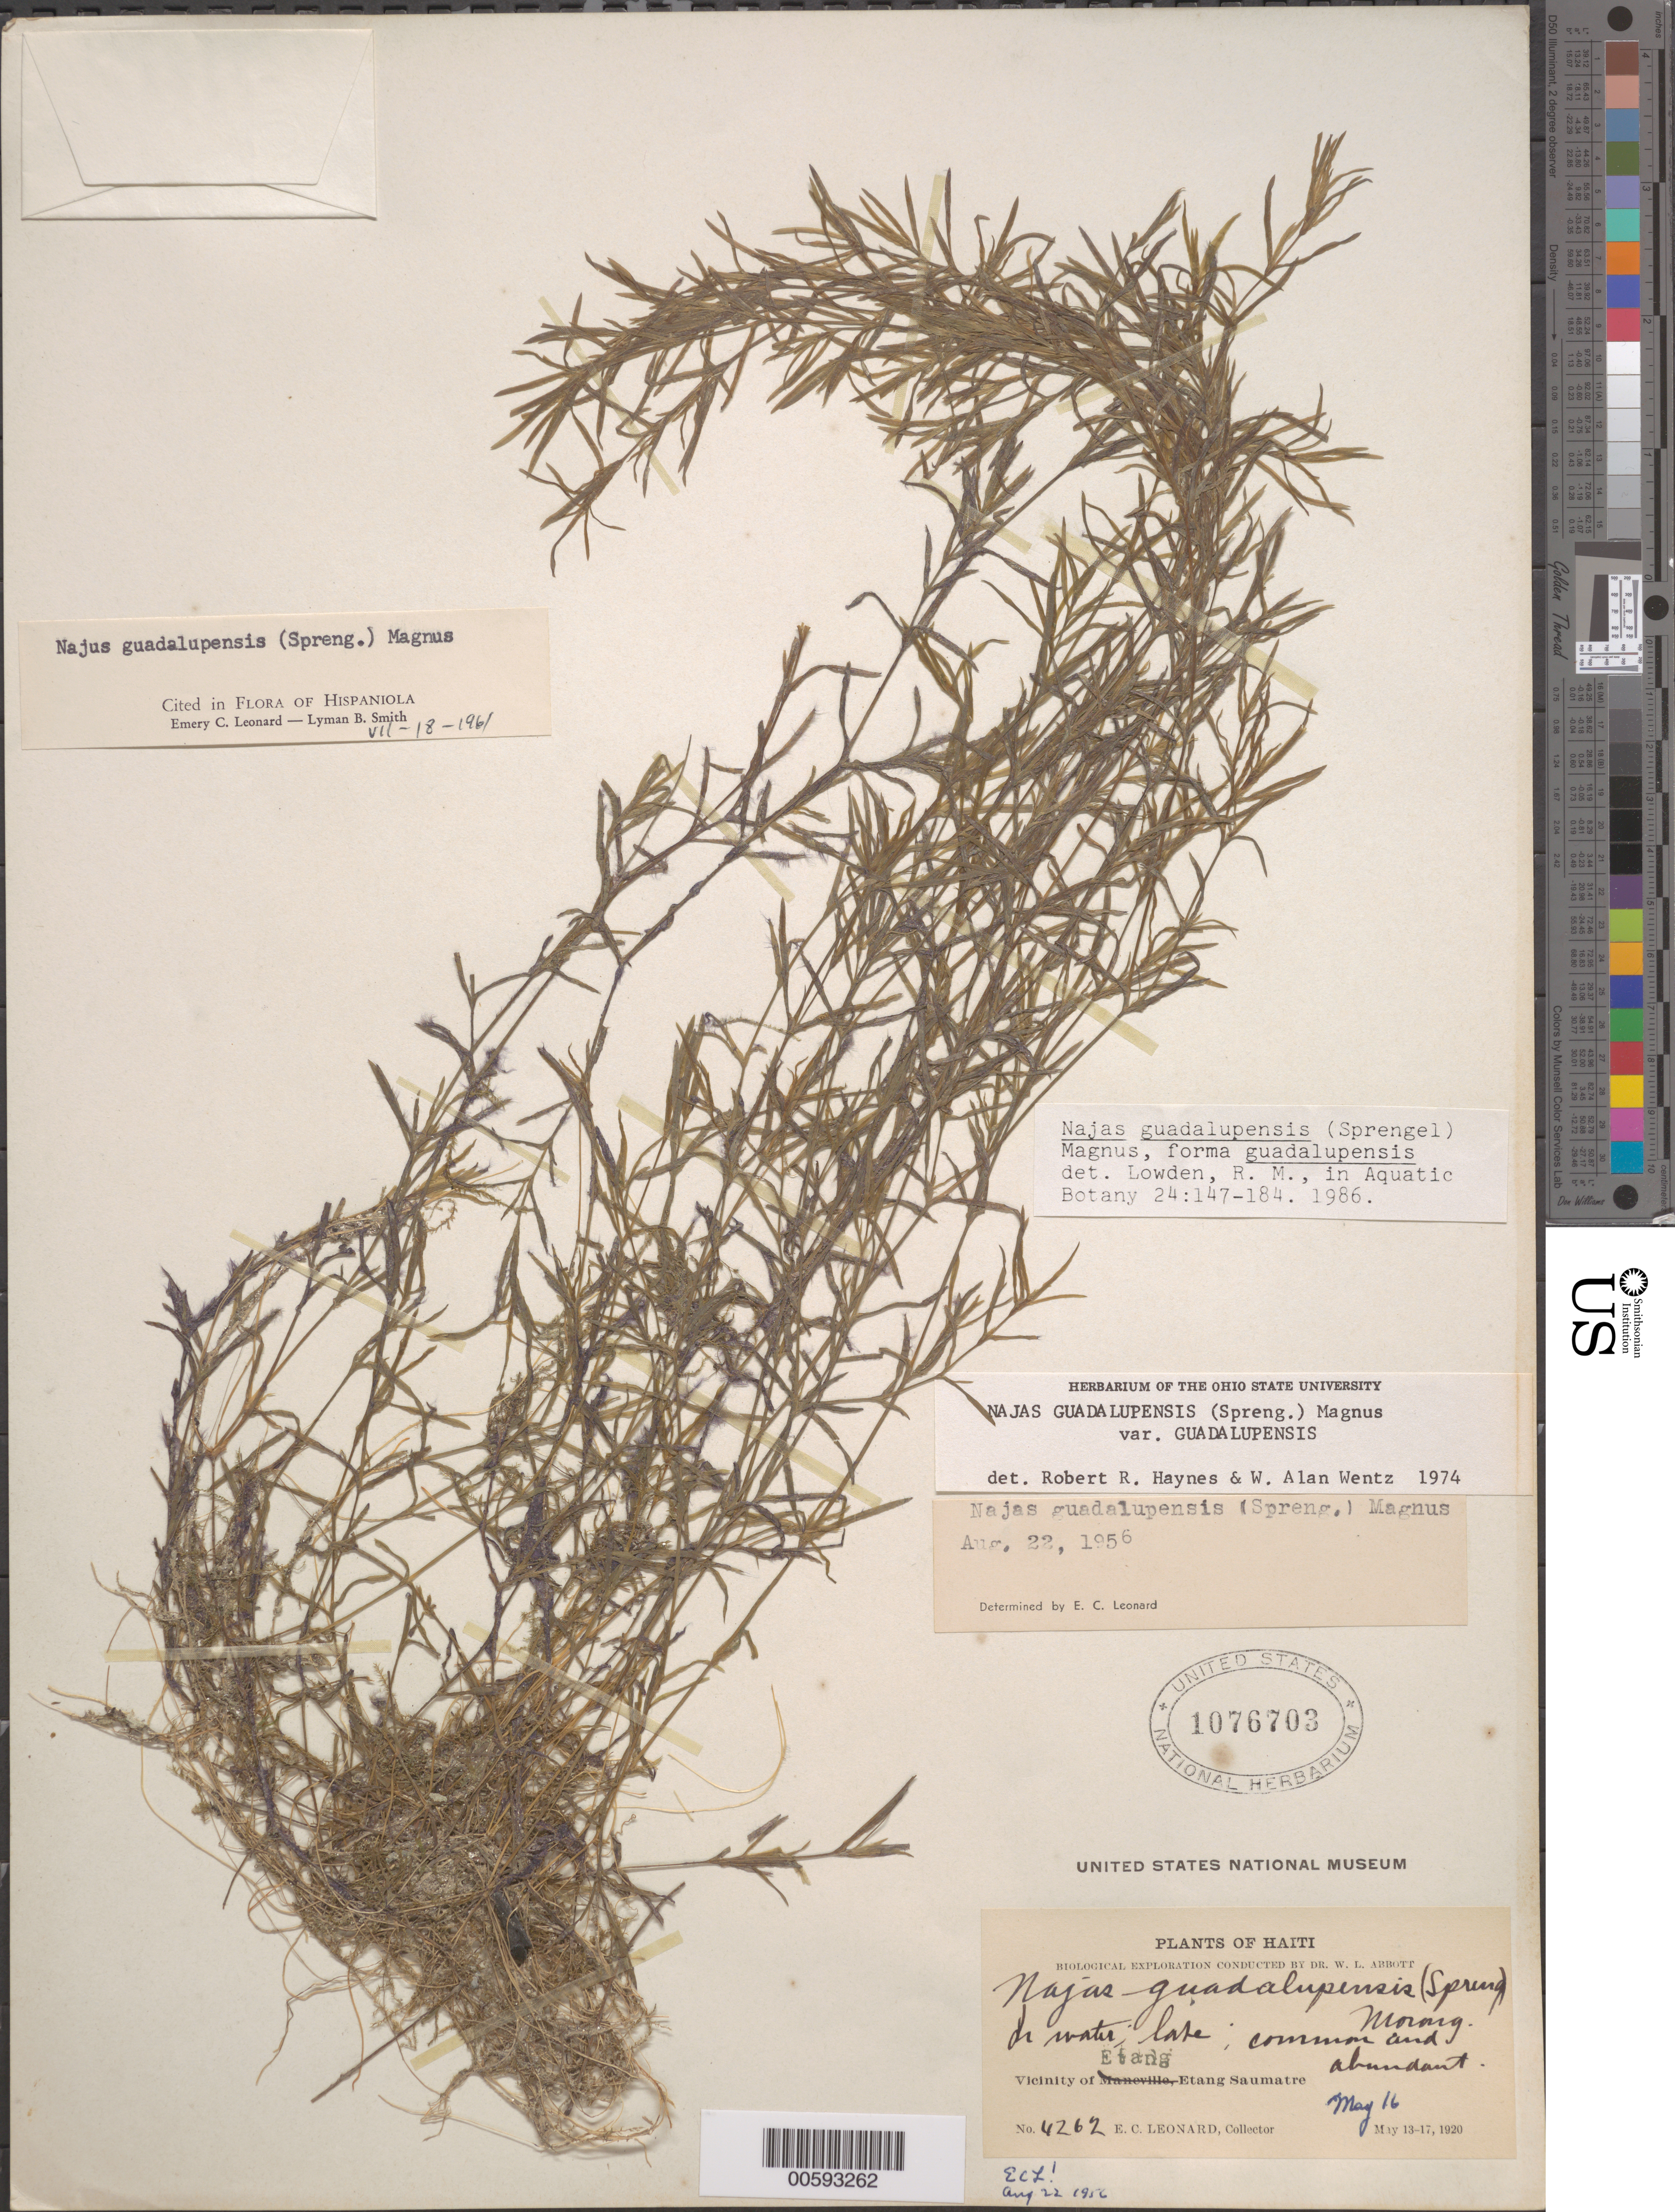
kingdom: Plantae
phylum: Tracheophyta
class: Liliopsida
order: Alismatales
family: Hydrocharitaceae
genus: Najas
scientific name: Najas guadalupensis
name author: (Spreng.) Magnus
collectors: E. C. Leonard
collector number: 4262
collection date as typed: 16 May 1920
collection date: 1920-05-16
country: Haiti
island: Hispaniola Island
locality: Etang Saumatre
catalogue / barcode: US 1076703